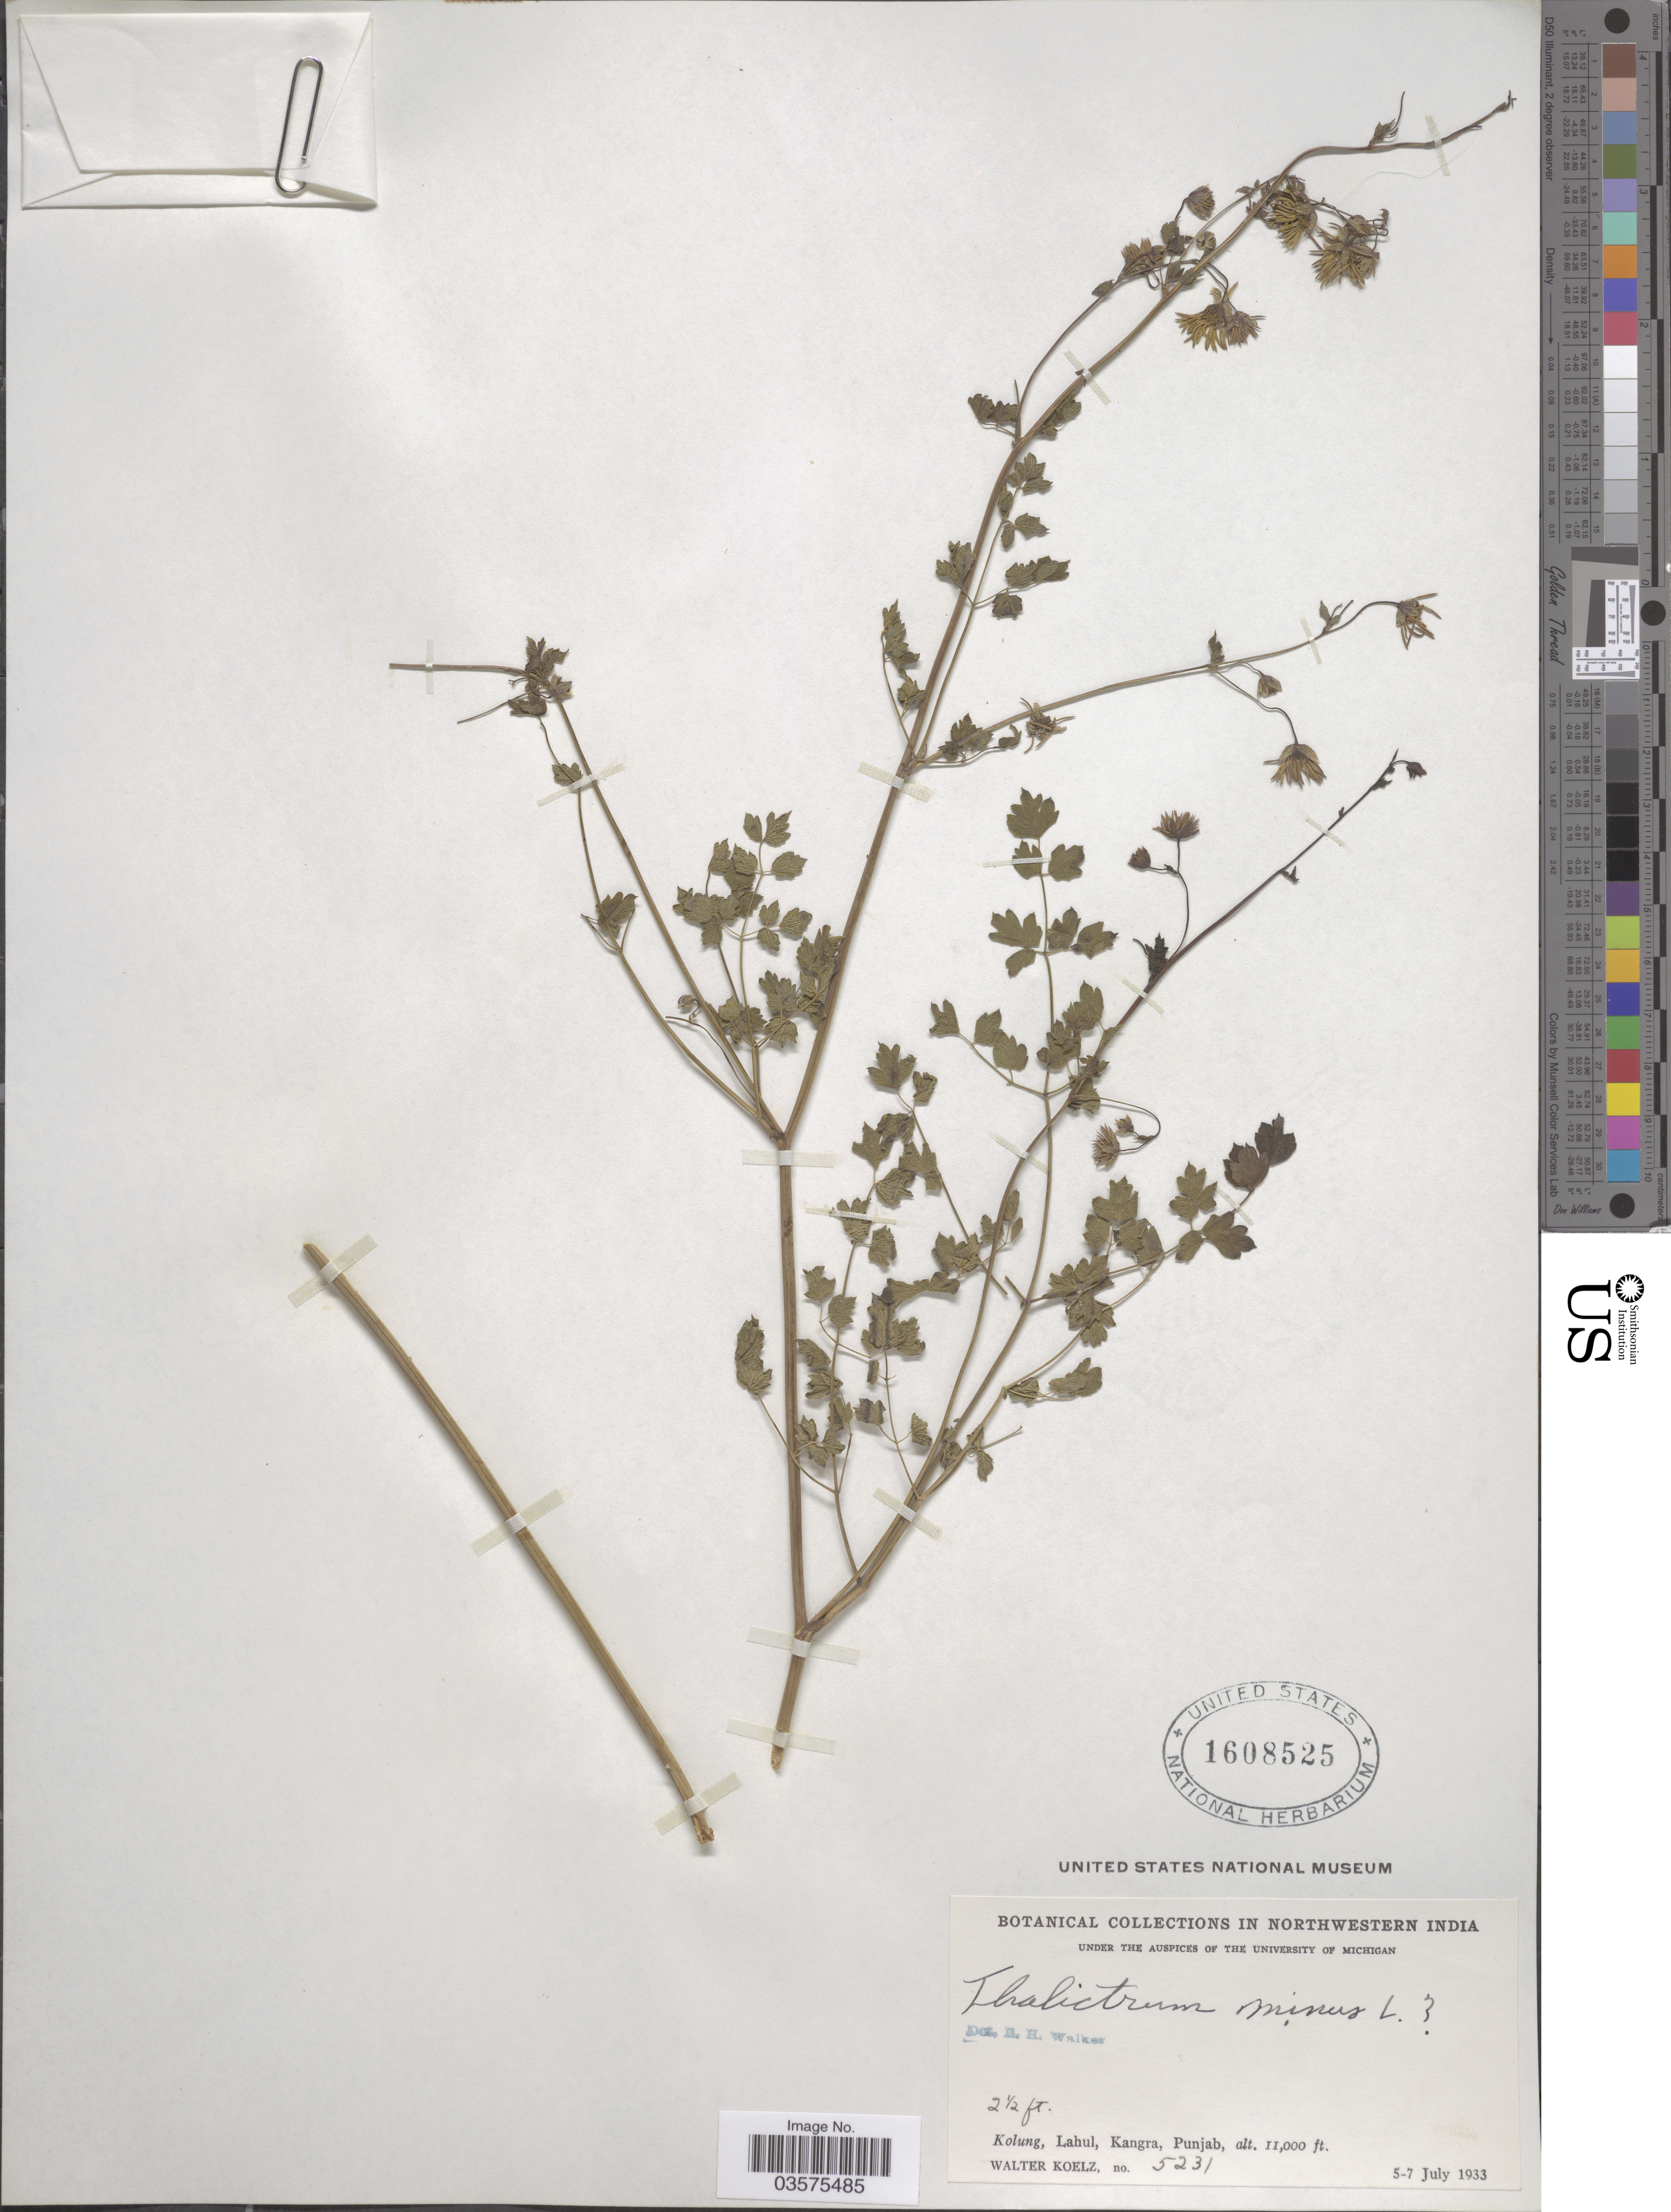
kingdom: Plantae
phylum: Tracheophyta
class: Magnoliopsida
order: Ranunculales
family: Ranunculaceae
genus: Thalictrum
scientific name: Thalictrum minus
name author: L.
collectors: W. N. Koelz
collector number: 5231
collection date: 1933-07-05/1933-07-07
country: India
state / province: Punjab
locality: Northwestern India. Kolung, Lahul, Kangra.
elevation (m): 3353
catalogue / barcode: US 1608525